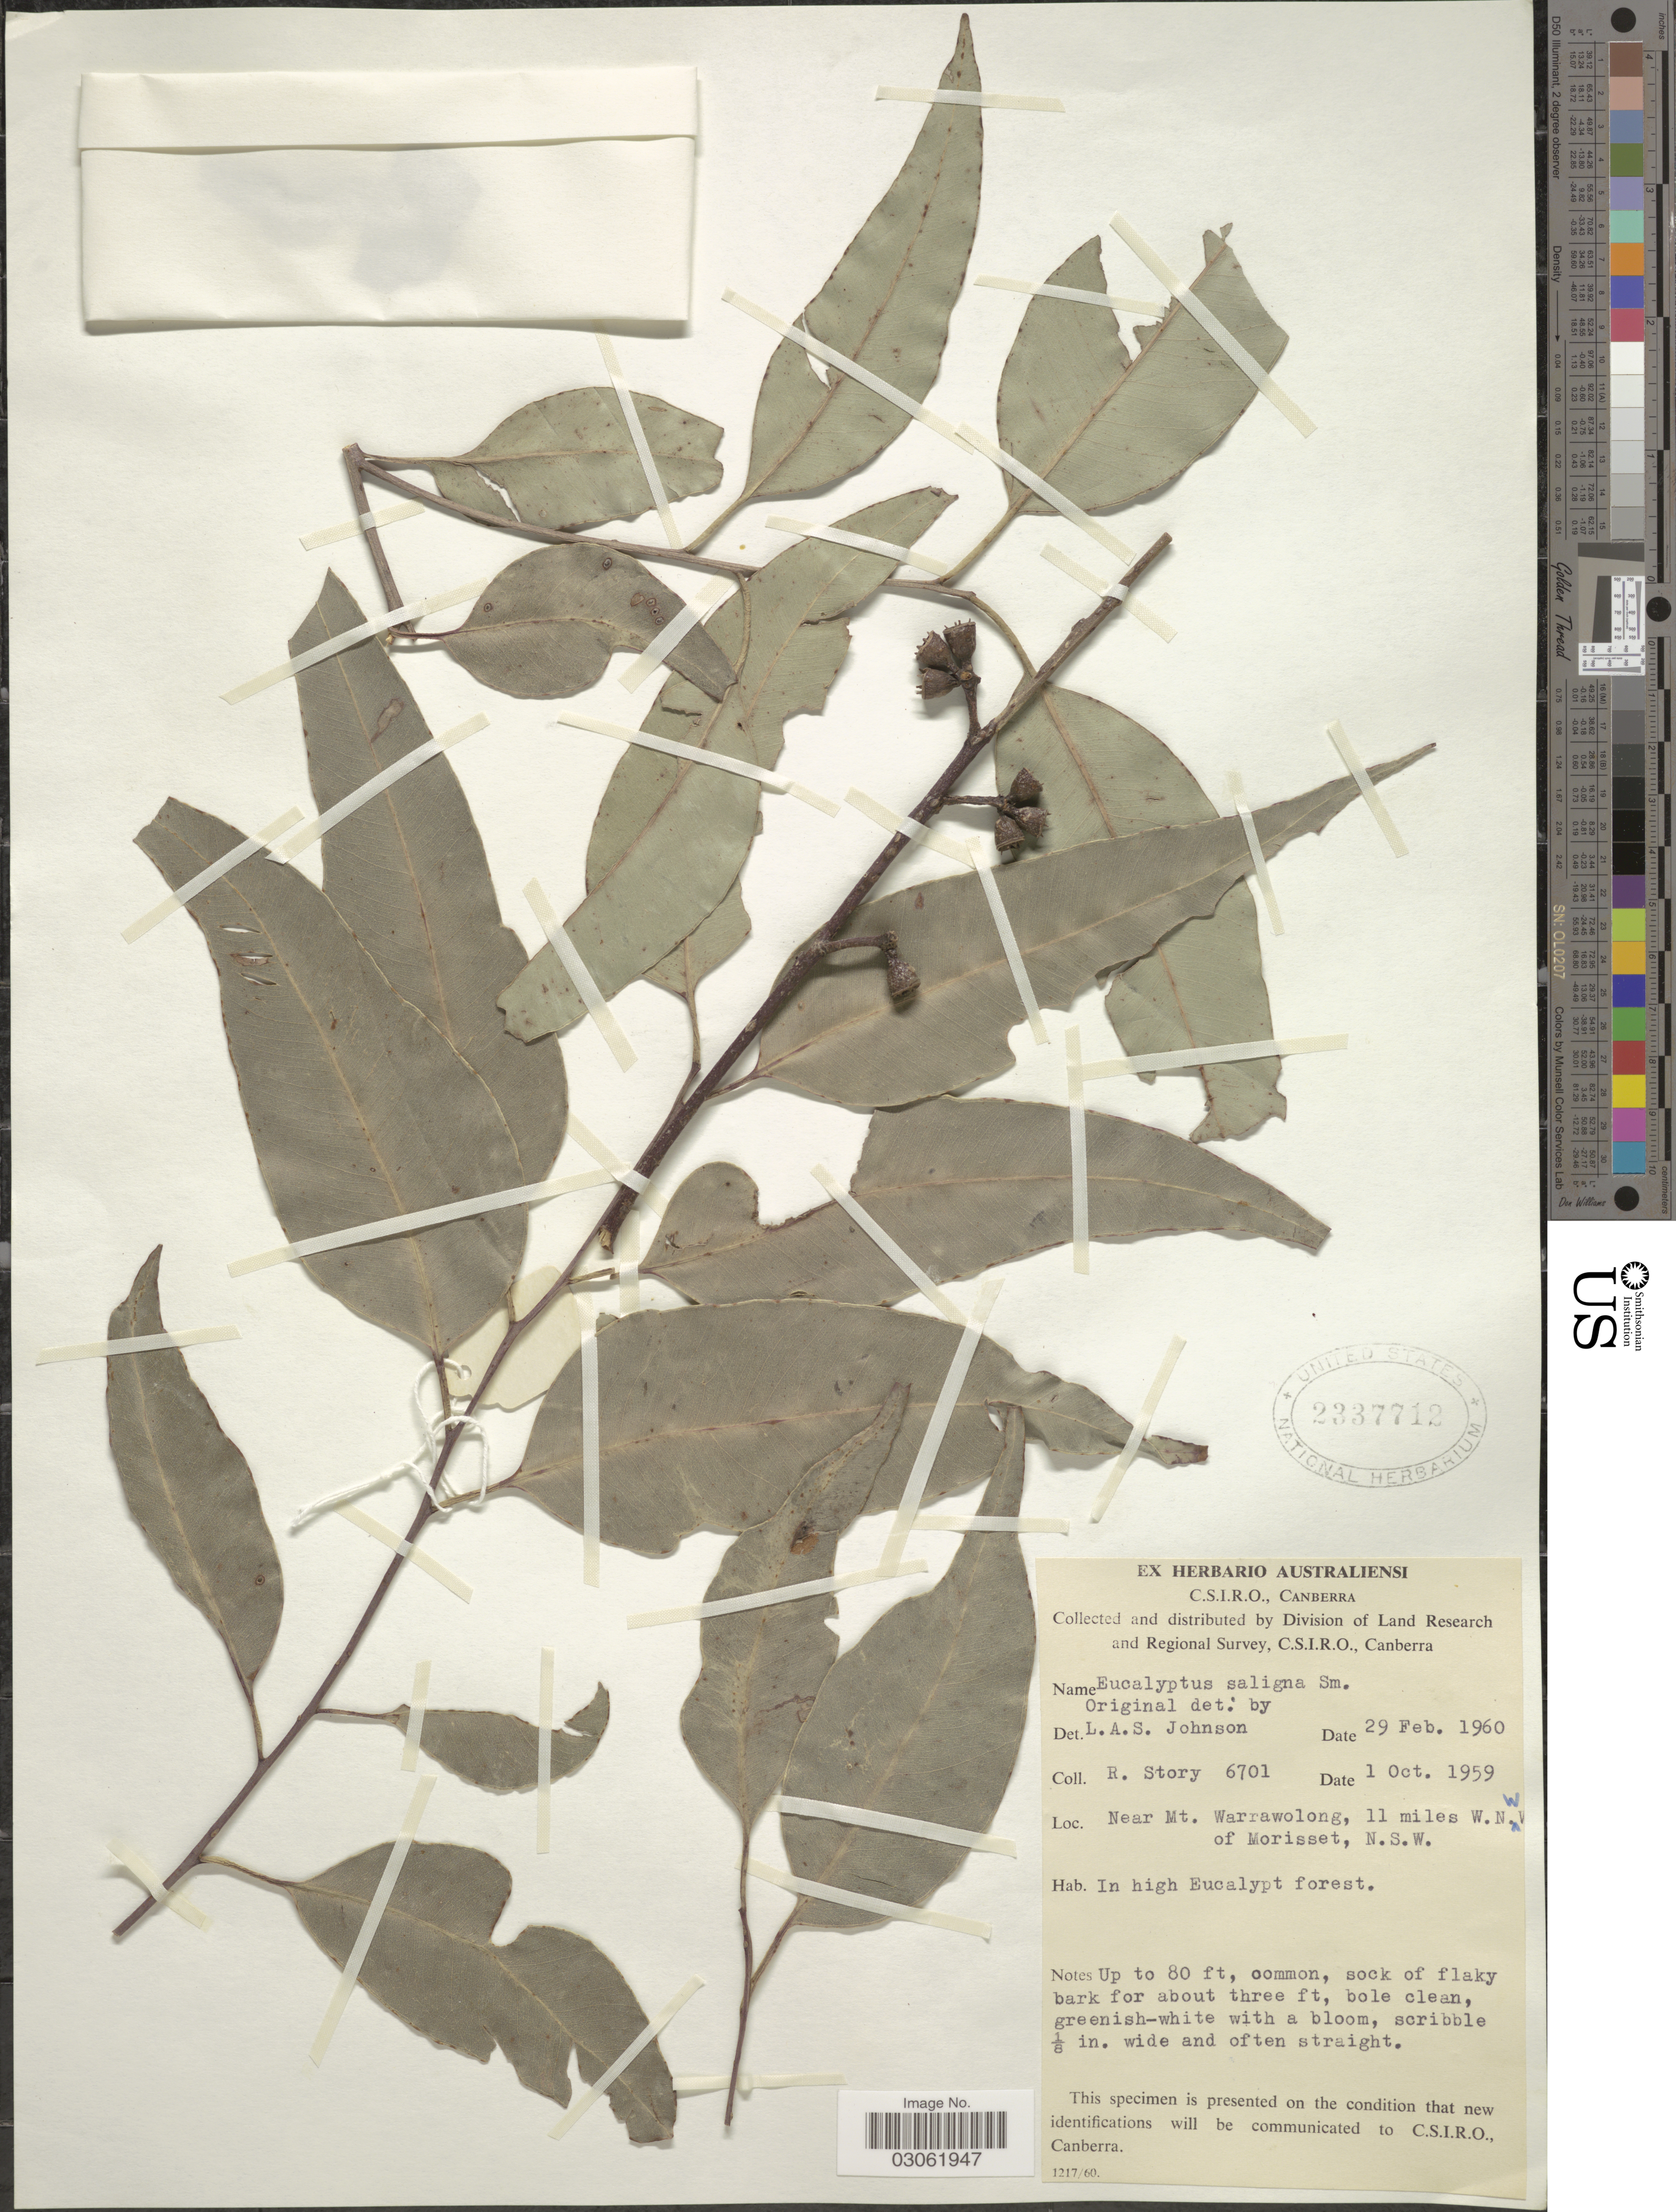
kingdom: Plantae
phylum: Tracheophyta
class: Magnoliopsida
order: Myrtales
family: Myrtaceae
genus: Eucalyptus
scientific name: Eucalyptus saligna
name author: Sm.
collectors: R. Story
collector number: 6701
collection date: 1959-10-01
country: Australia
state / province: New South Wales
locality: Near Mt. Warrawolong, 11 miles W.N.W. of Morisset.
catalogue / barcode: US 2337712